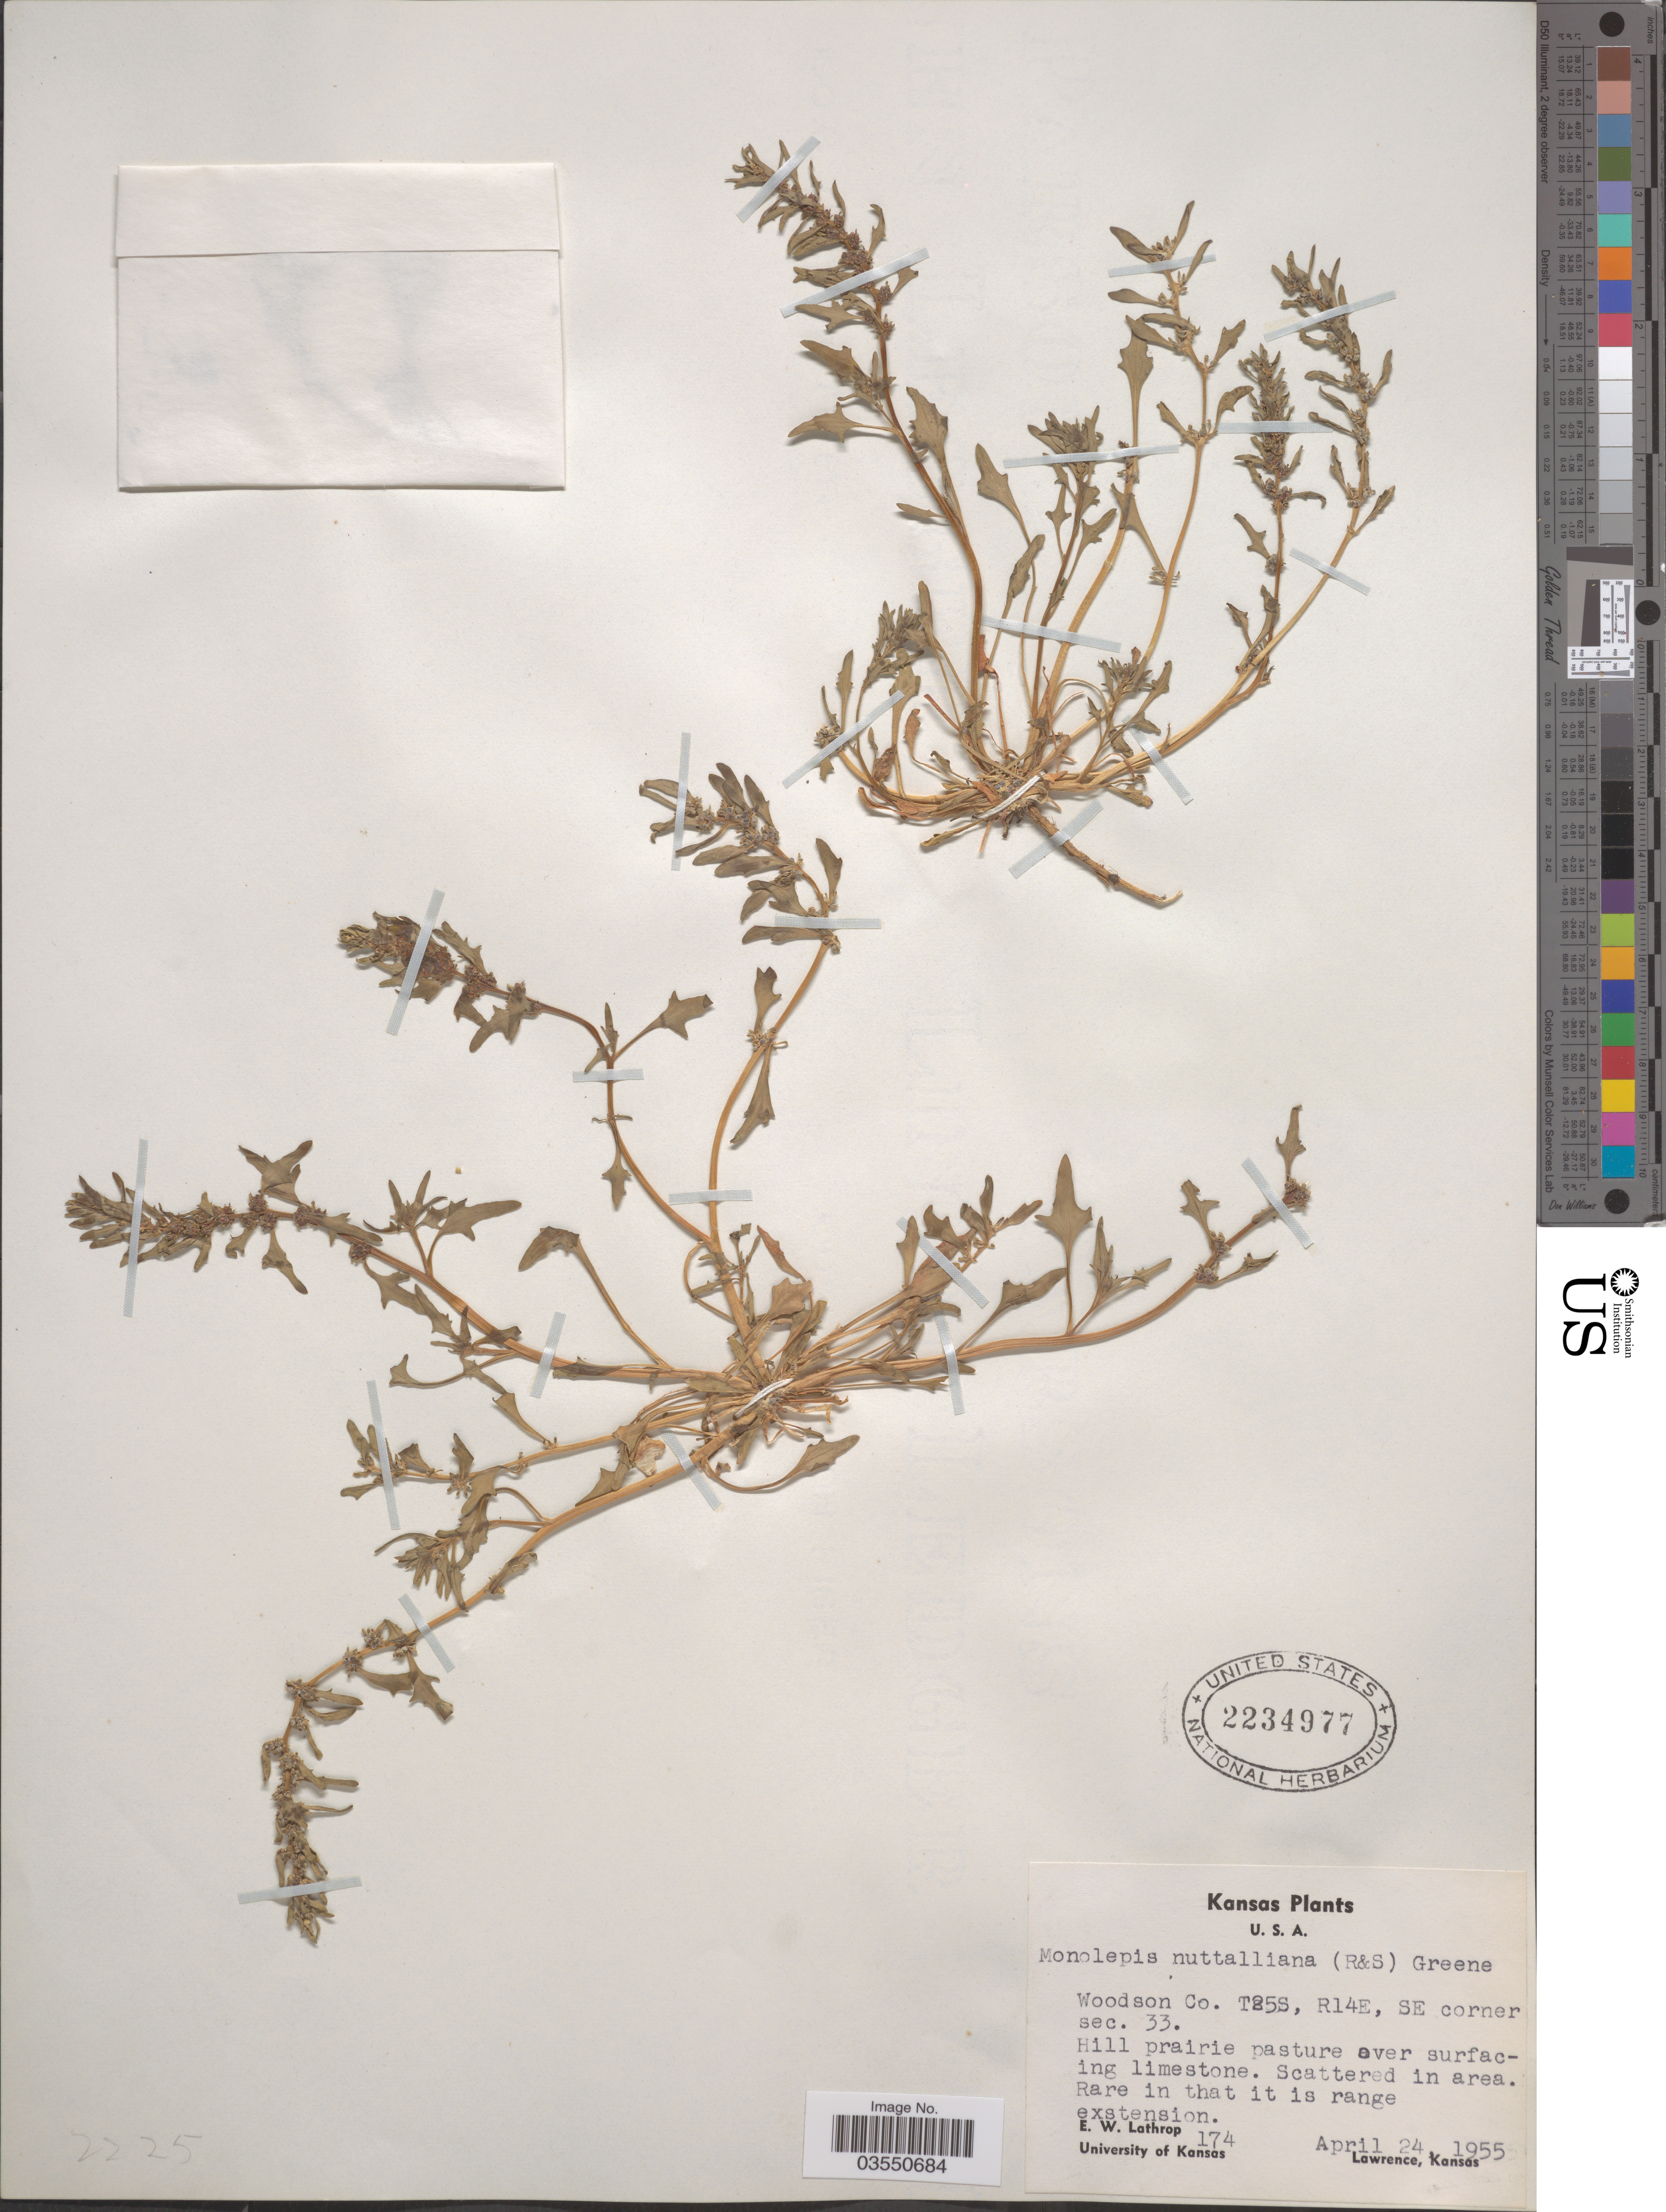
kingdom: Plantae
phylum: Tracheophyta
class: Magnoliopsida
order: Caryophyllales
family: Amaranthaceae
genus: Blitum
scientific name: Blitum nuttallianum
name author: Schult.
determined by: U.S. National Herbarium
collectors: E. W. Lathrop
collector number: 174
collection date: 1955-04-24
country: United States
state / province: Kansas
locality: Woodson Co. T25S, R14E, SE corner sec. 33.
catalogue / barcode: US 2234977